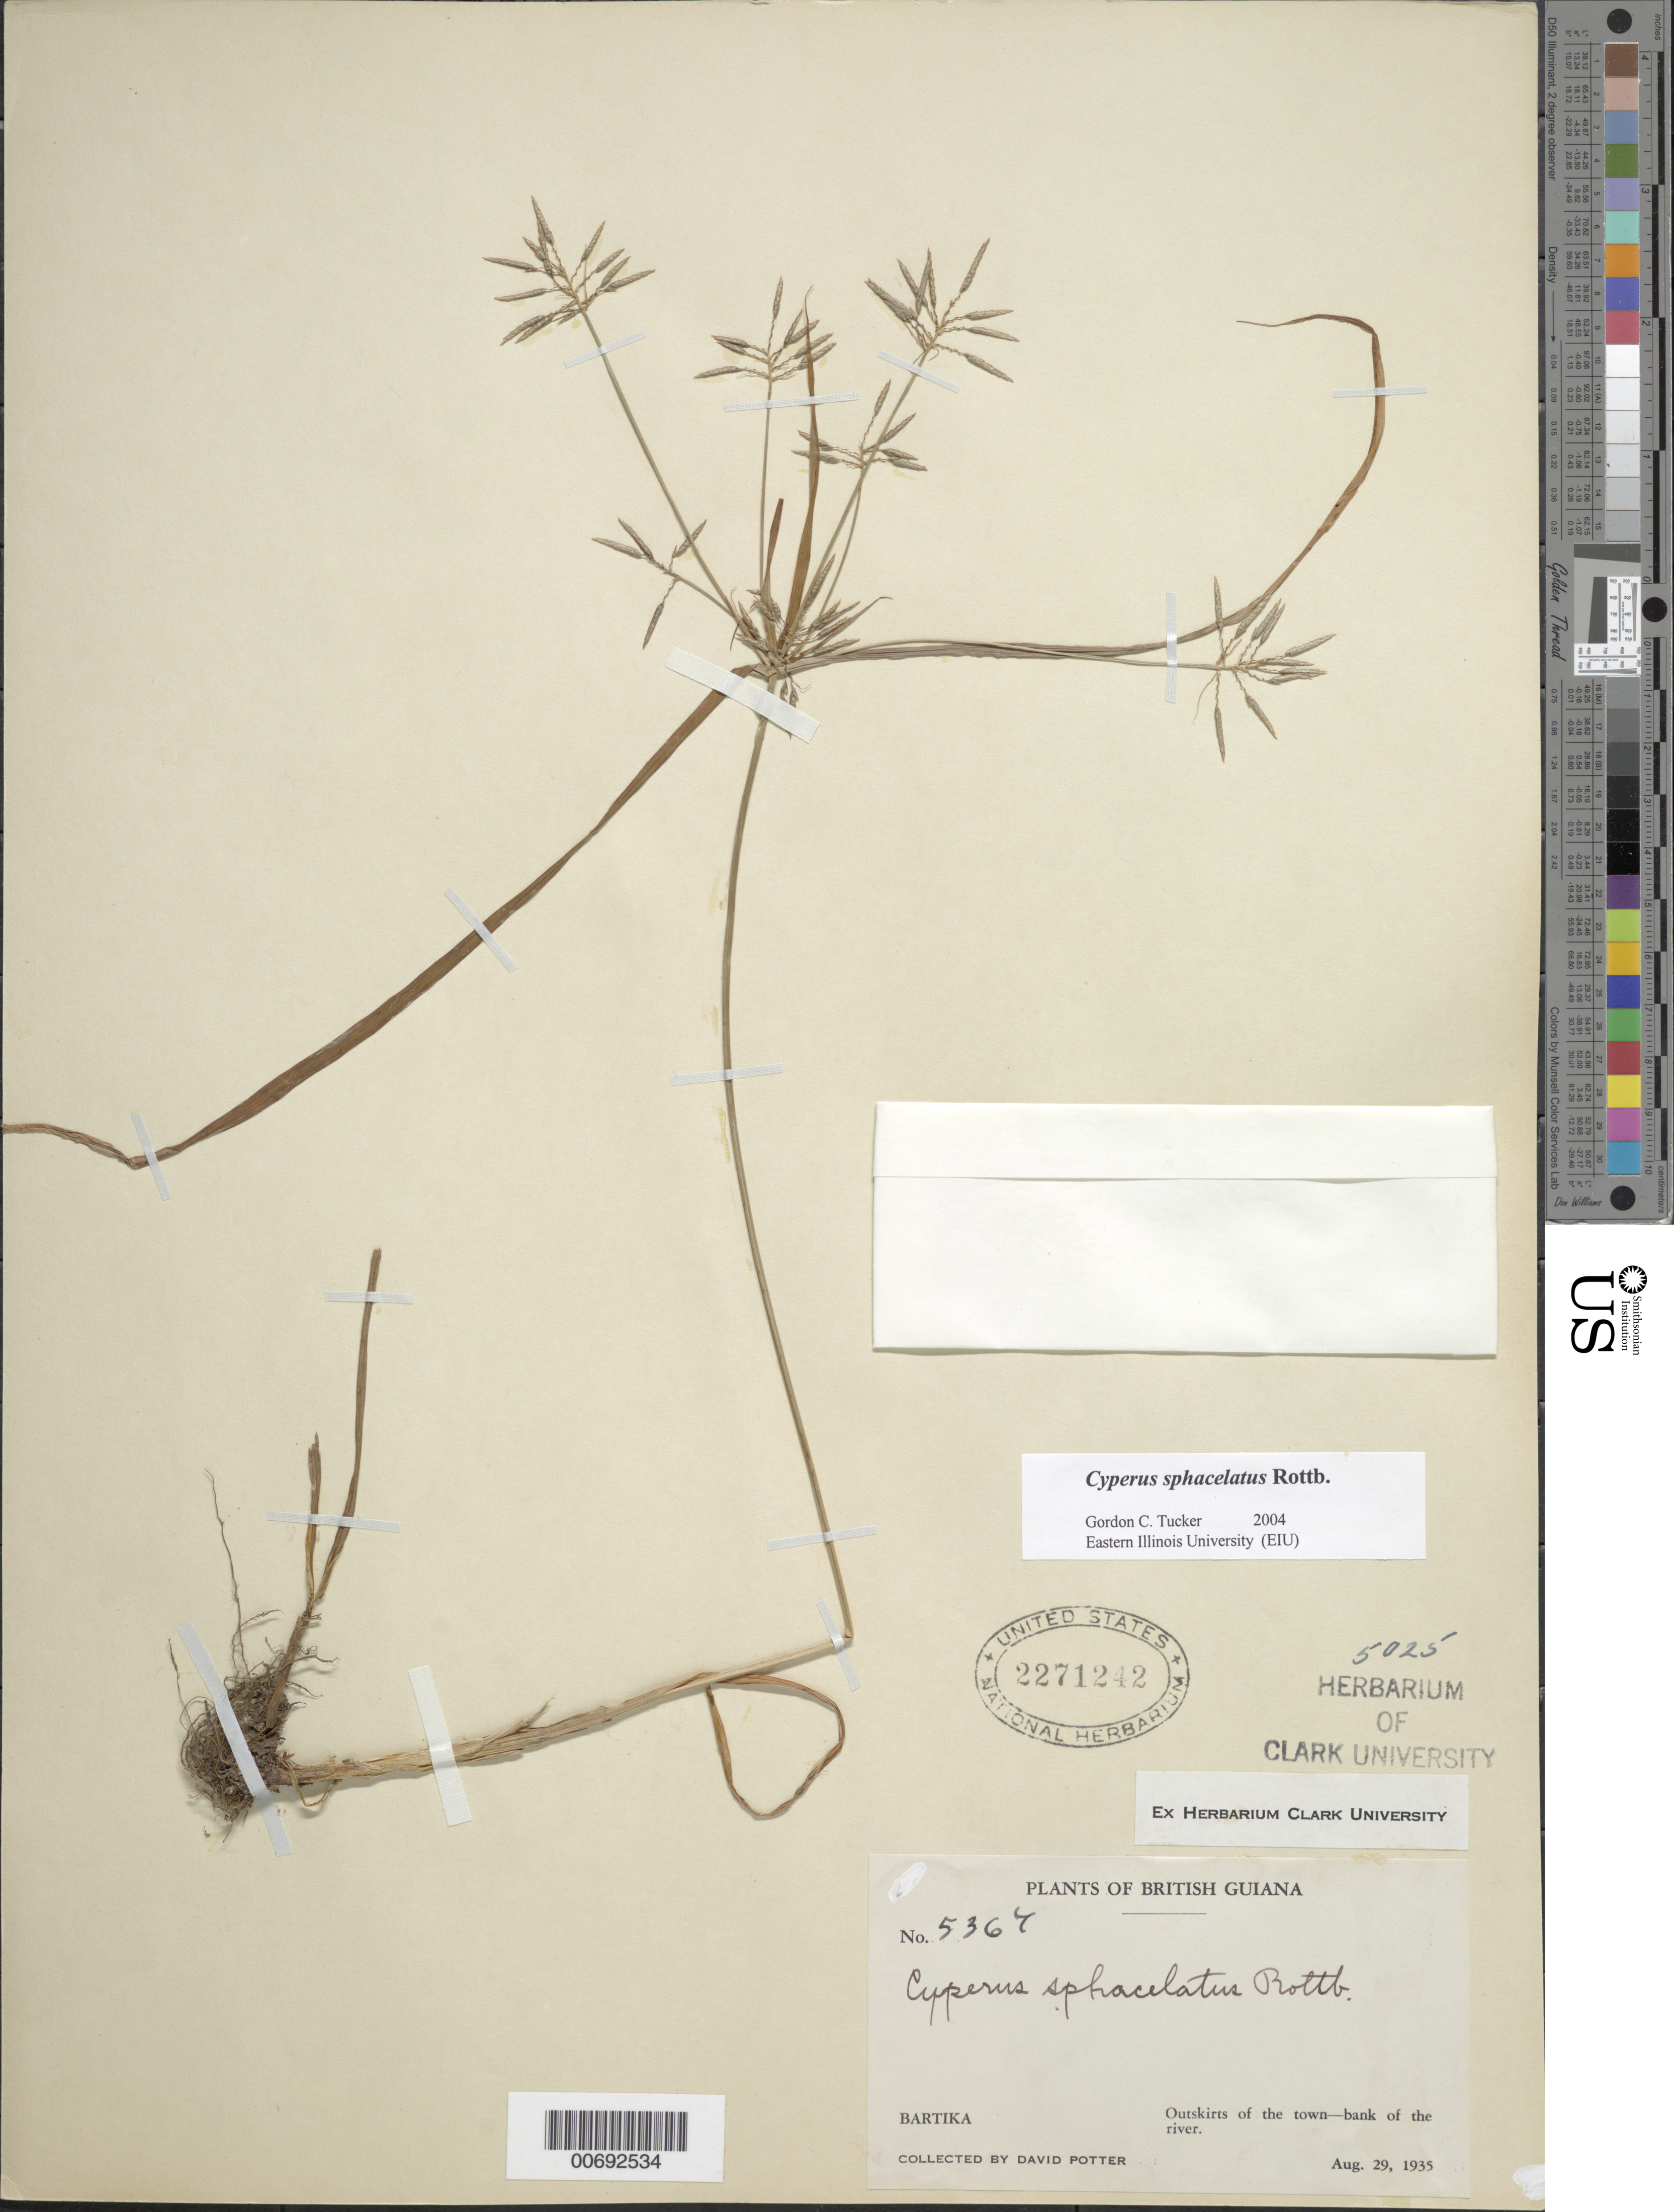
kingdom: Plantae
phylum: Tracheophyta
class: Liliopsida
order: Poales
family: Cyperaceae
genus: Cyperus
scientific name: Cyperus sphacelatus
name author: Rottb.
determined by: Tucker, G. C.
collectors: D. Potter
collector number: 5367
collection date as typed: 29-Aug-35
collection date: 1935-08-29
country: Guyana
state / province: Cuyuni-Mazaruni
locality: Bartica, outskirts of town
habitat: Bank of R.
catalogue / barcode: US 2271242